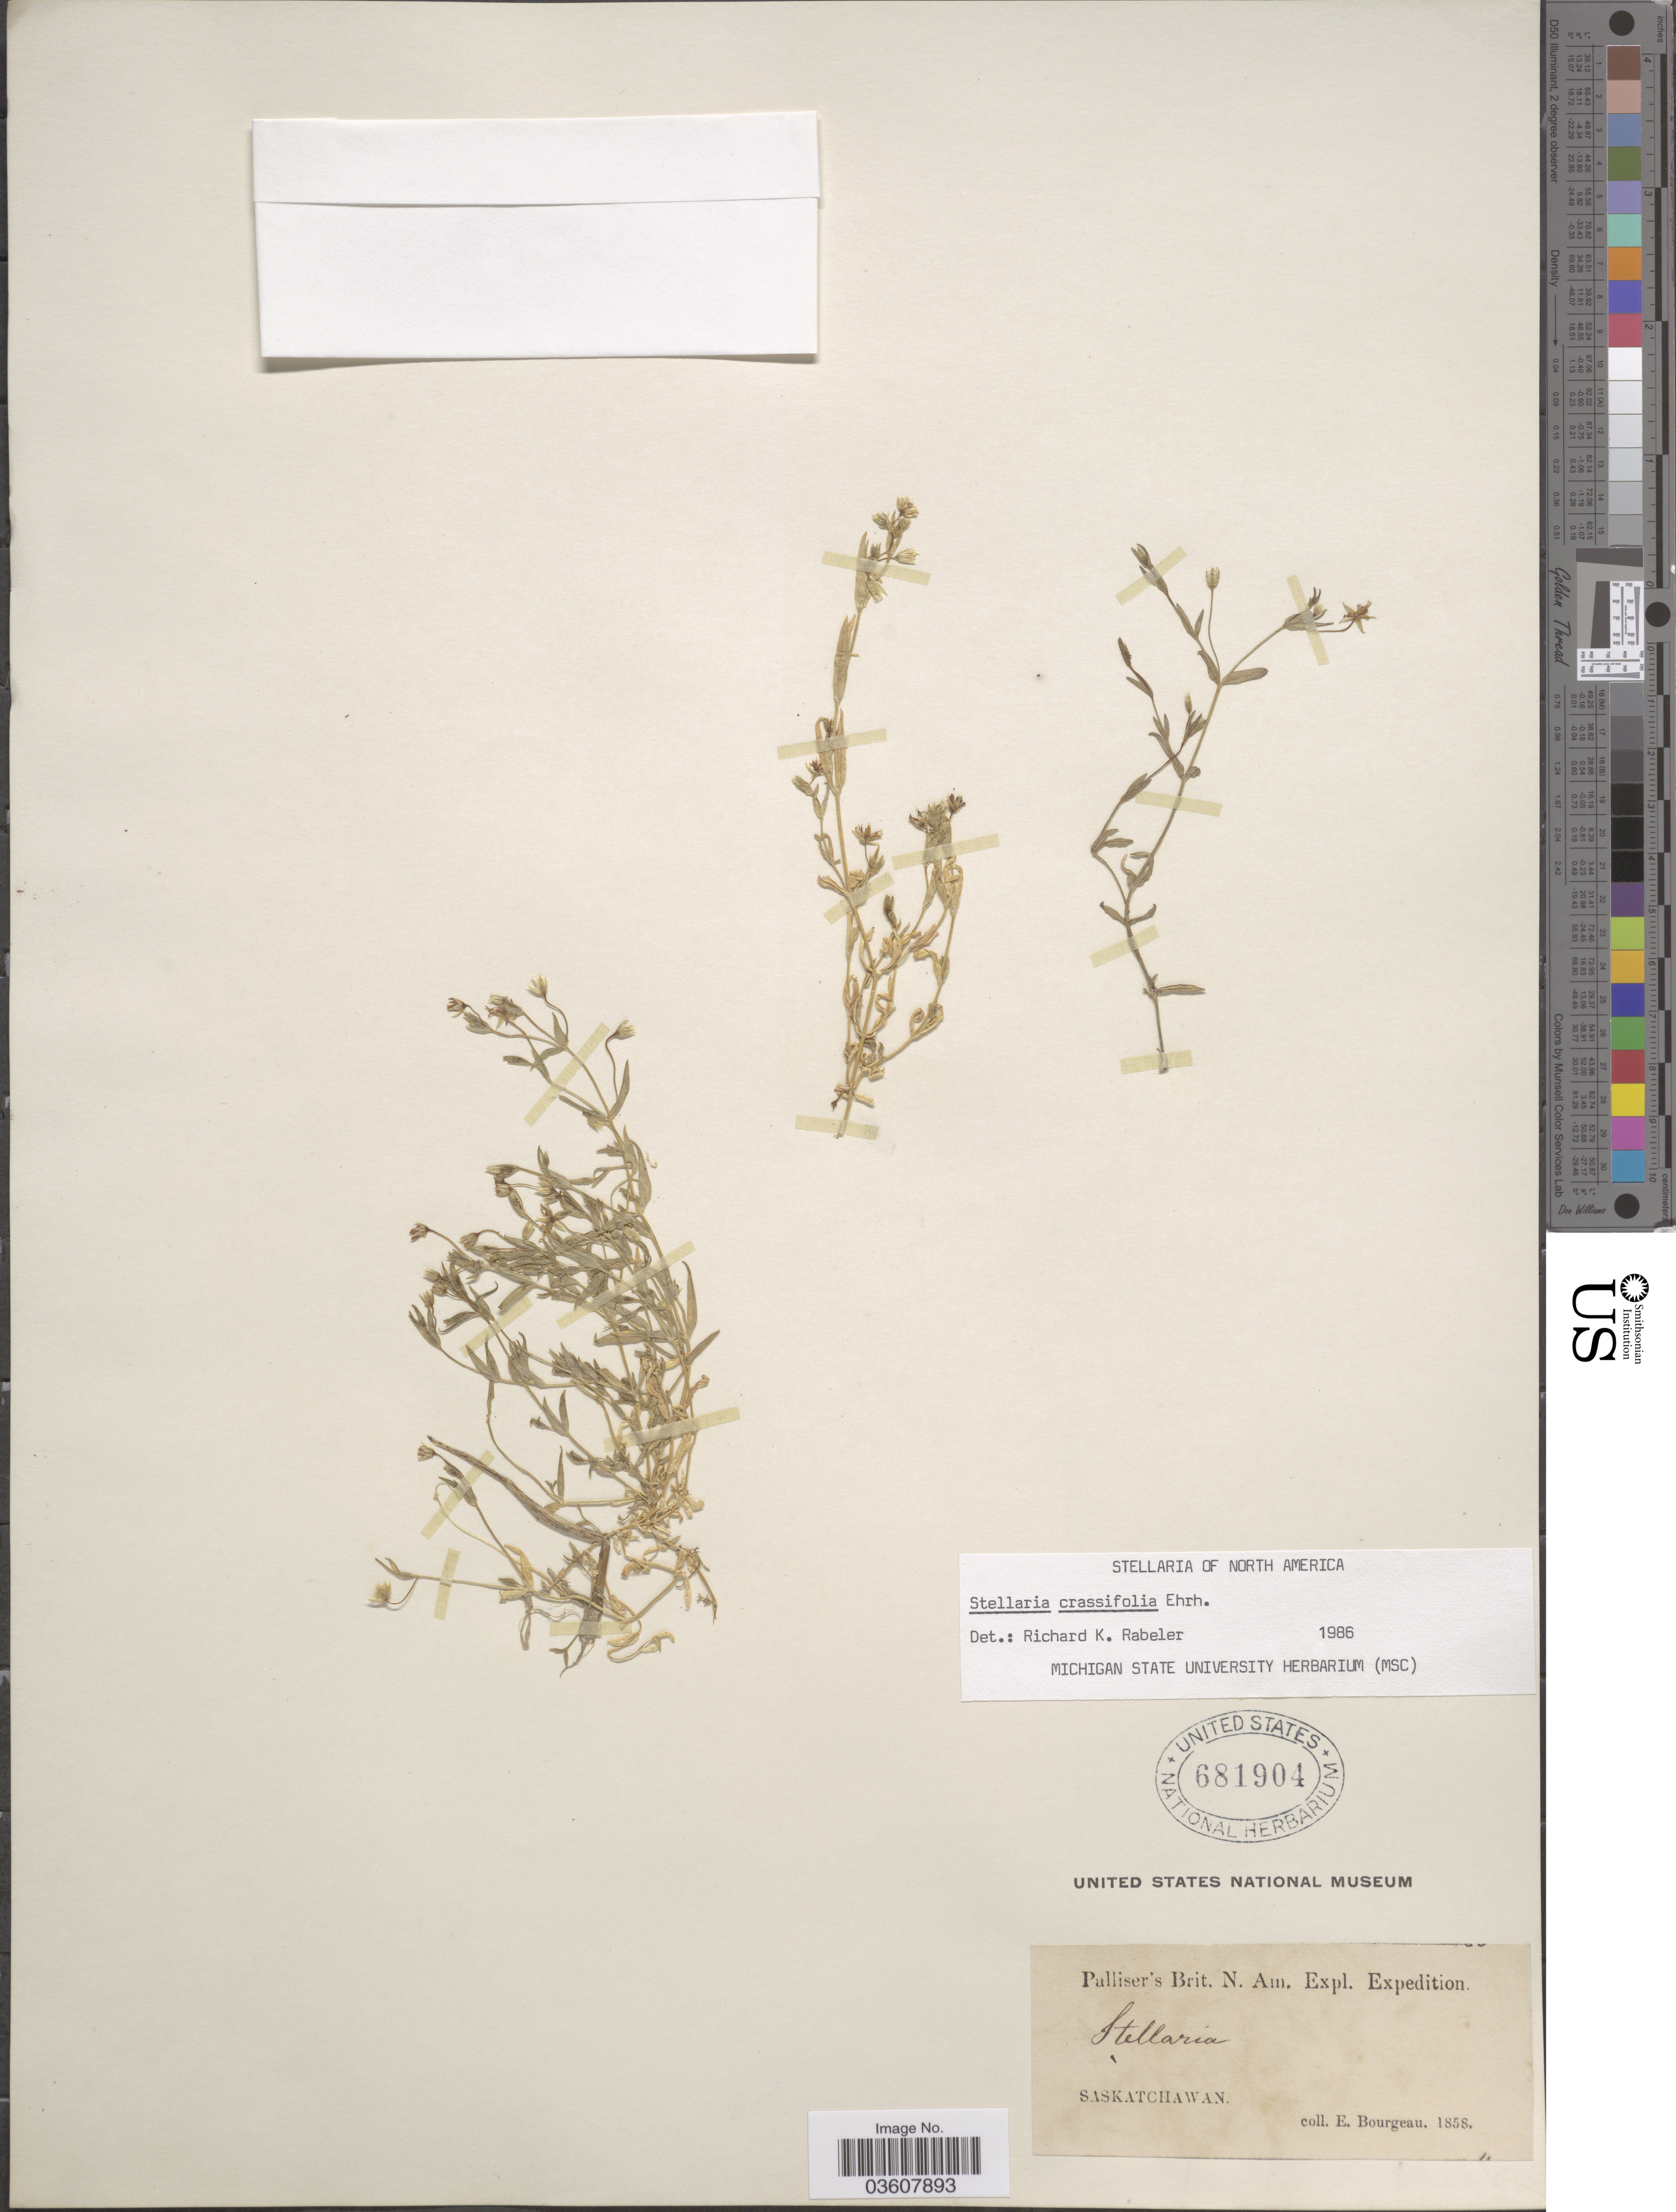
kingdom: Plantae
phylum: Tracheophyta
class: Magnoliopsida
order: Caryophyllales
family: Caryophyllaceae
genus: Stellaria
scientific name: Stellaria crassifolia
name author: Ehrh.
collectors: E. Bourgeau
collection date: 1858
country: Canada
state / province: Saskatchewan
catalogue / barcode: US 681904